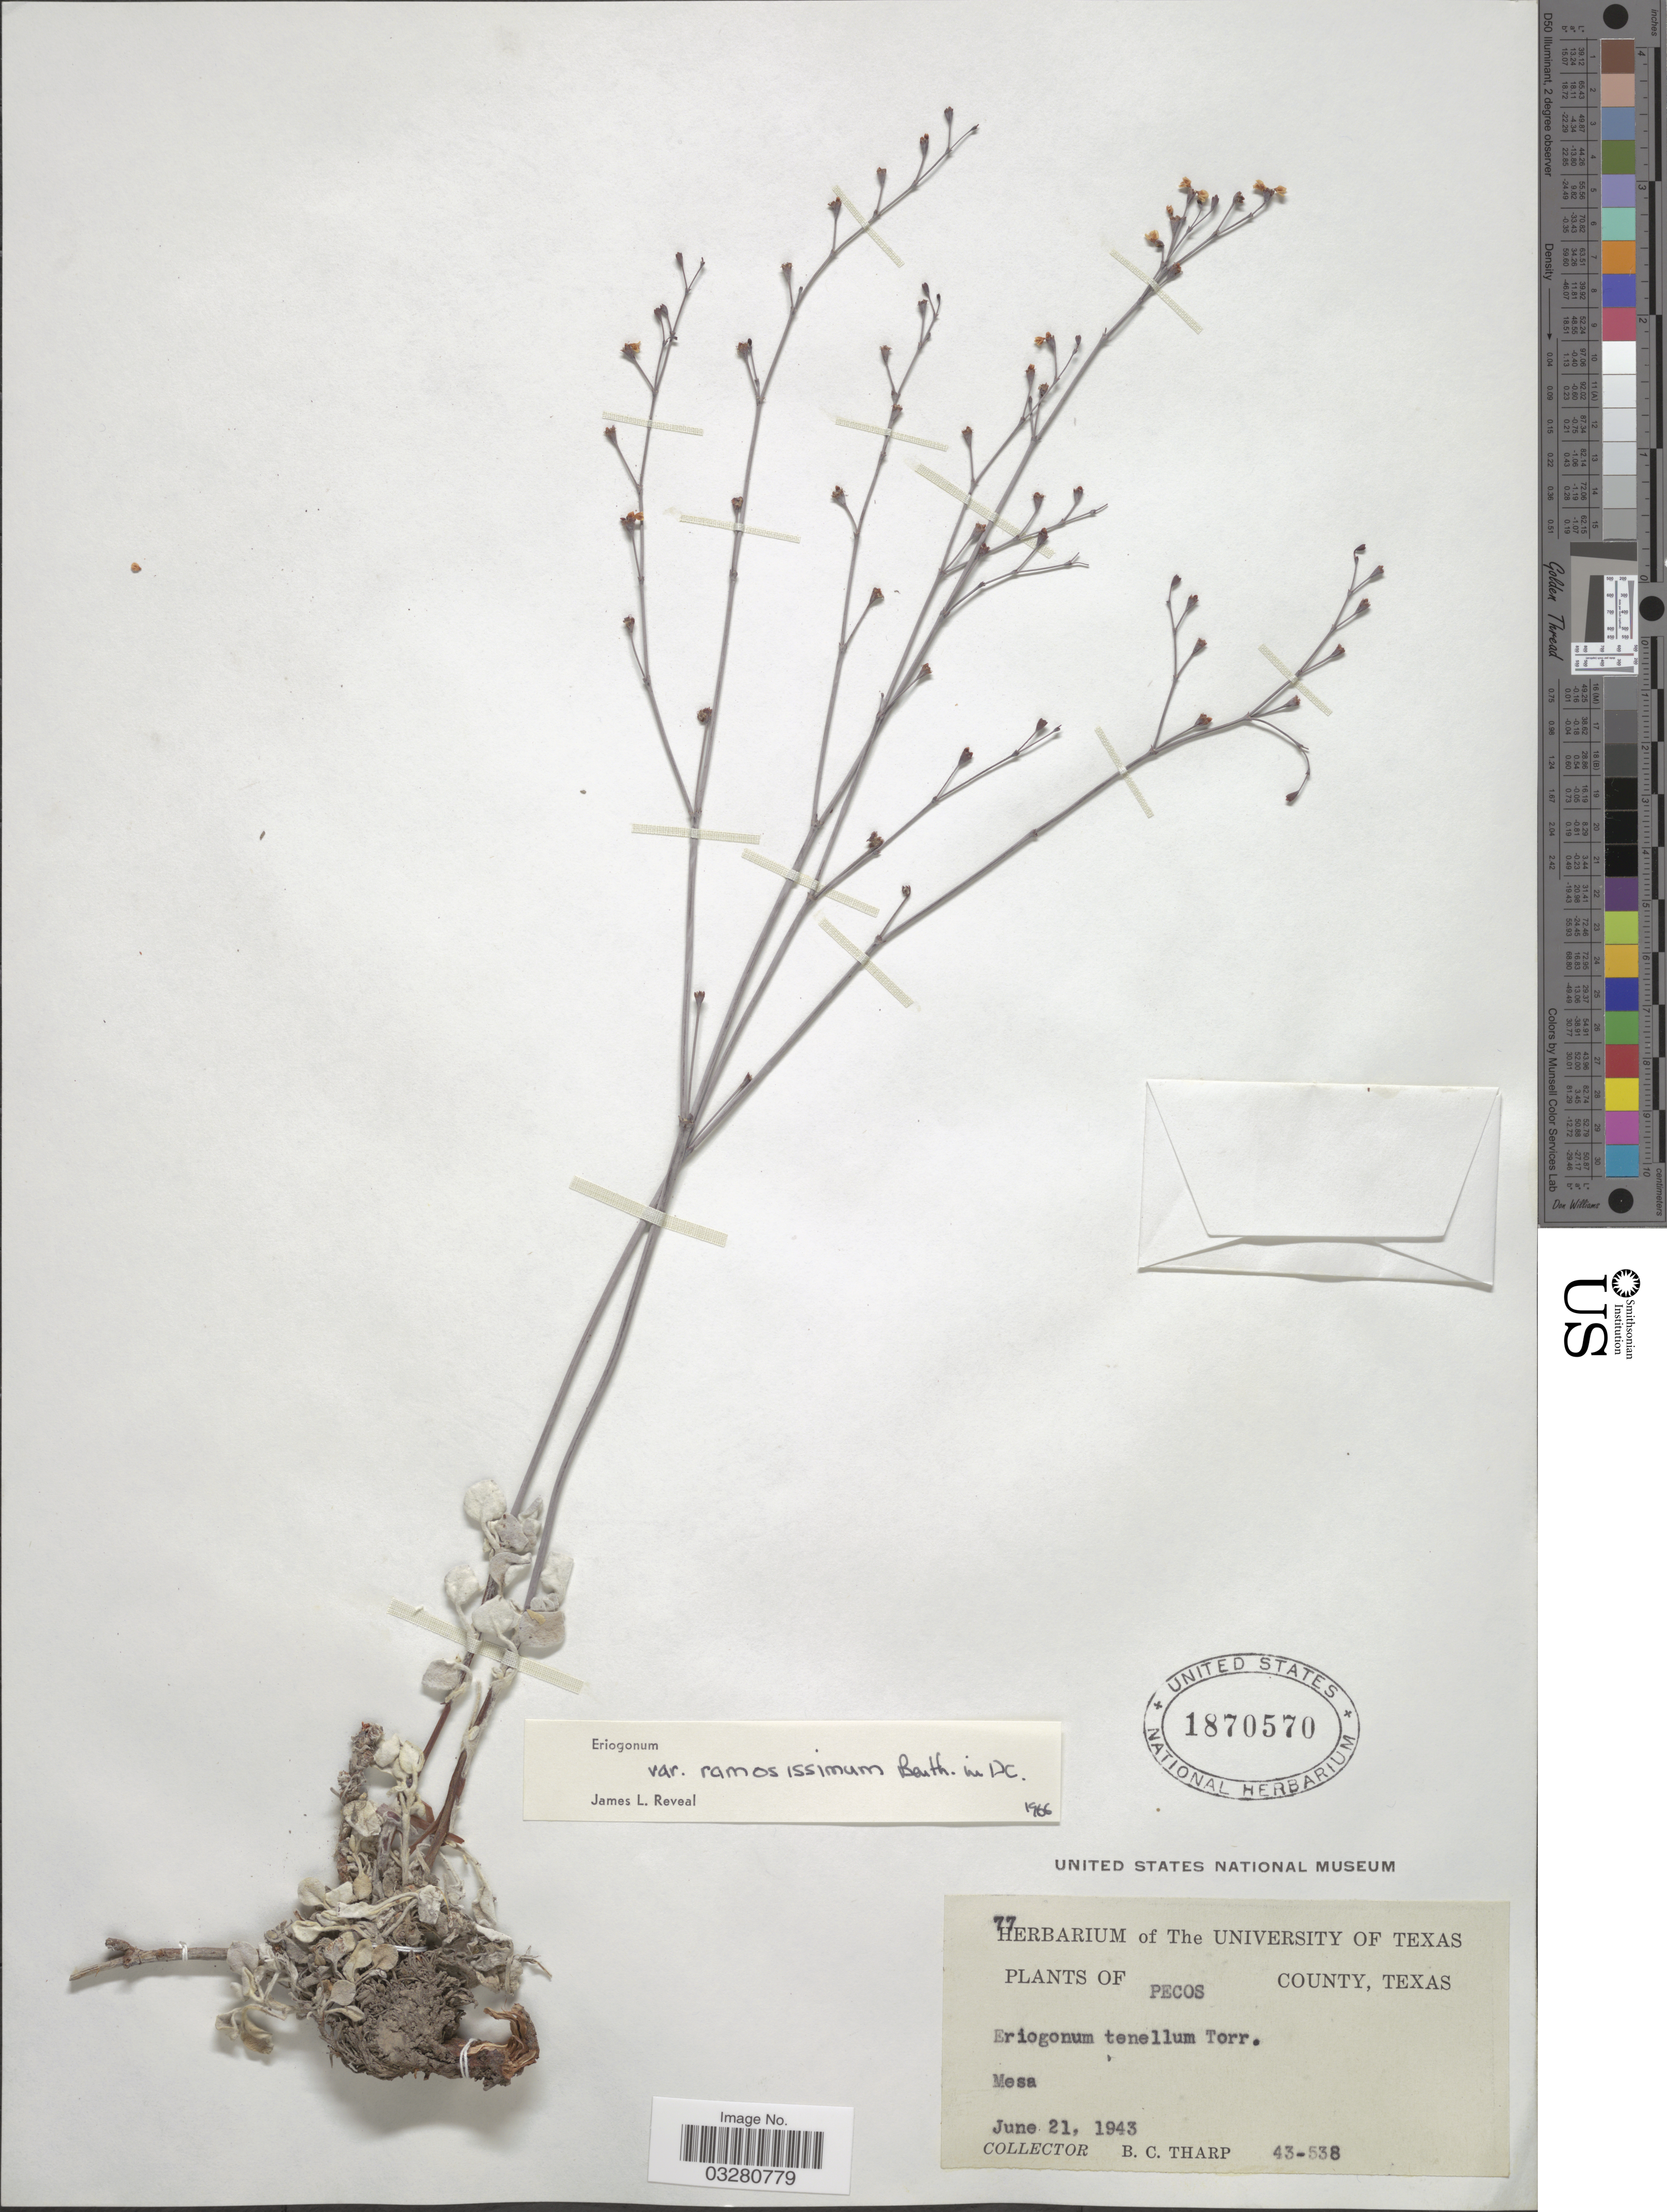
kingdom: Plantae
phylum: Tracheophyta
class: Magnoliopsida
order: Caryophyllales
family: Polygonaceae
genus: Eriogonum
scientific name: Eriogonum tenellum var. ramosissimum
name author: Benth. in DC.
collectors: B. C. Tharp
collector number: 43-538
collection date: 1943-06-21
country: United States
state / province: Texas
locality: Pecos County. Mesa.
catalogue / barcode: US 1870570